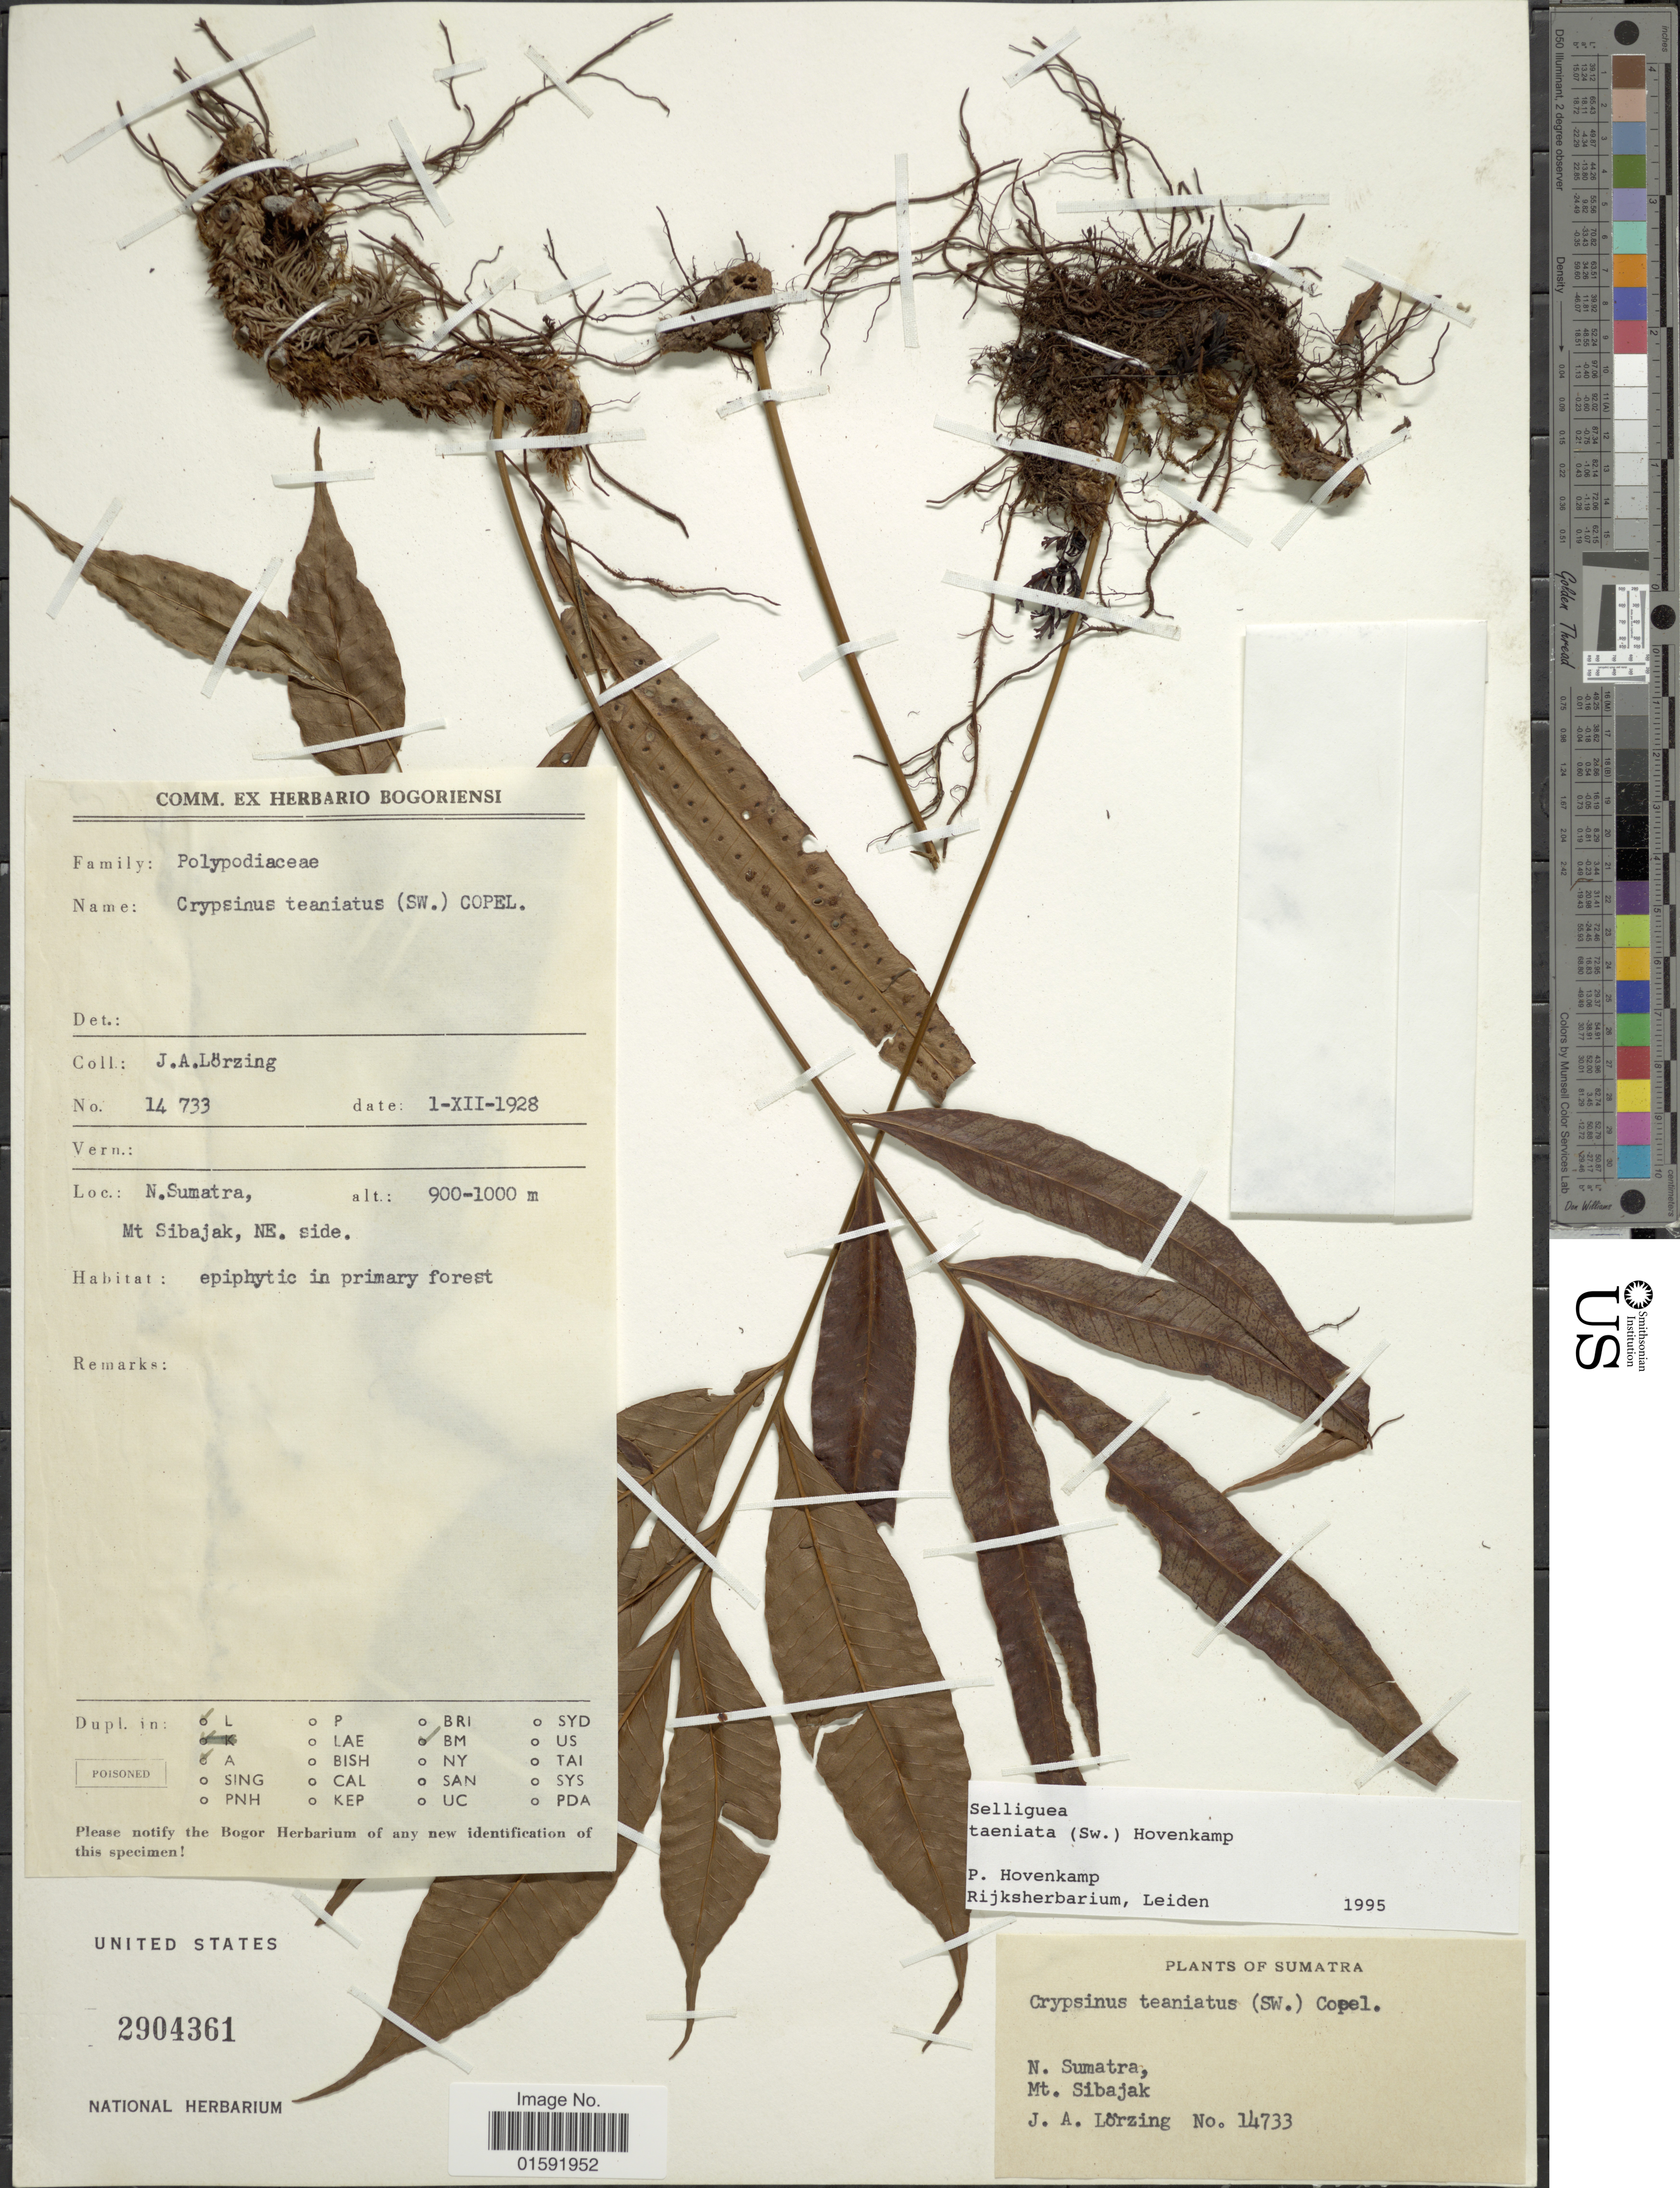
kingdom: Plantae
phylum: Tracheophyta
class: Polypodiopsida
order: Polypodiales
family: Polypodiaceae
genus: Selliguea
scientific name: Selliguea taeniata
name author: Parris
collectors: J. Lorzing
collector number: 14733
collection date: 1928-12-01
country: Indonesia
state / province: Sumatra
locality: N. Sumatra, Mt. Sibajak, N.E. side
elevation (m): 900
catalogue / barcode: US 2904361